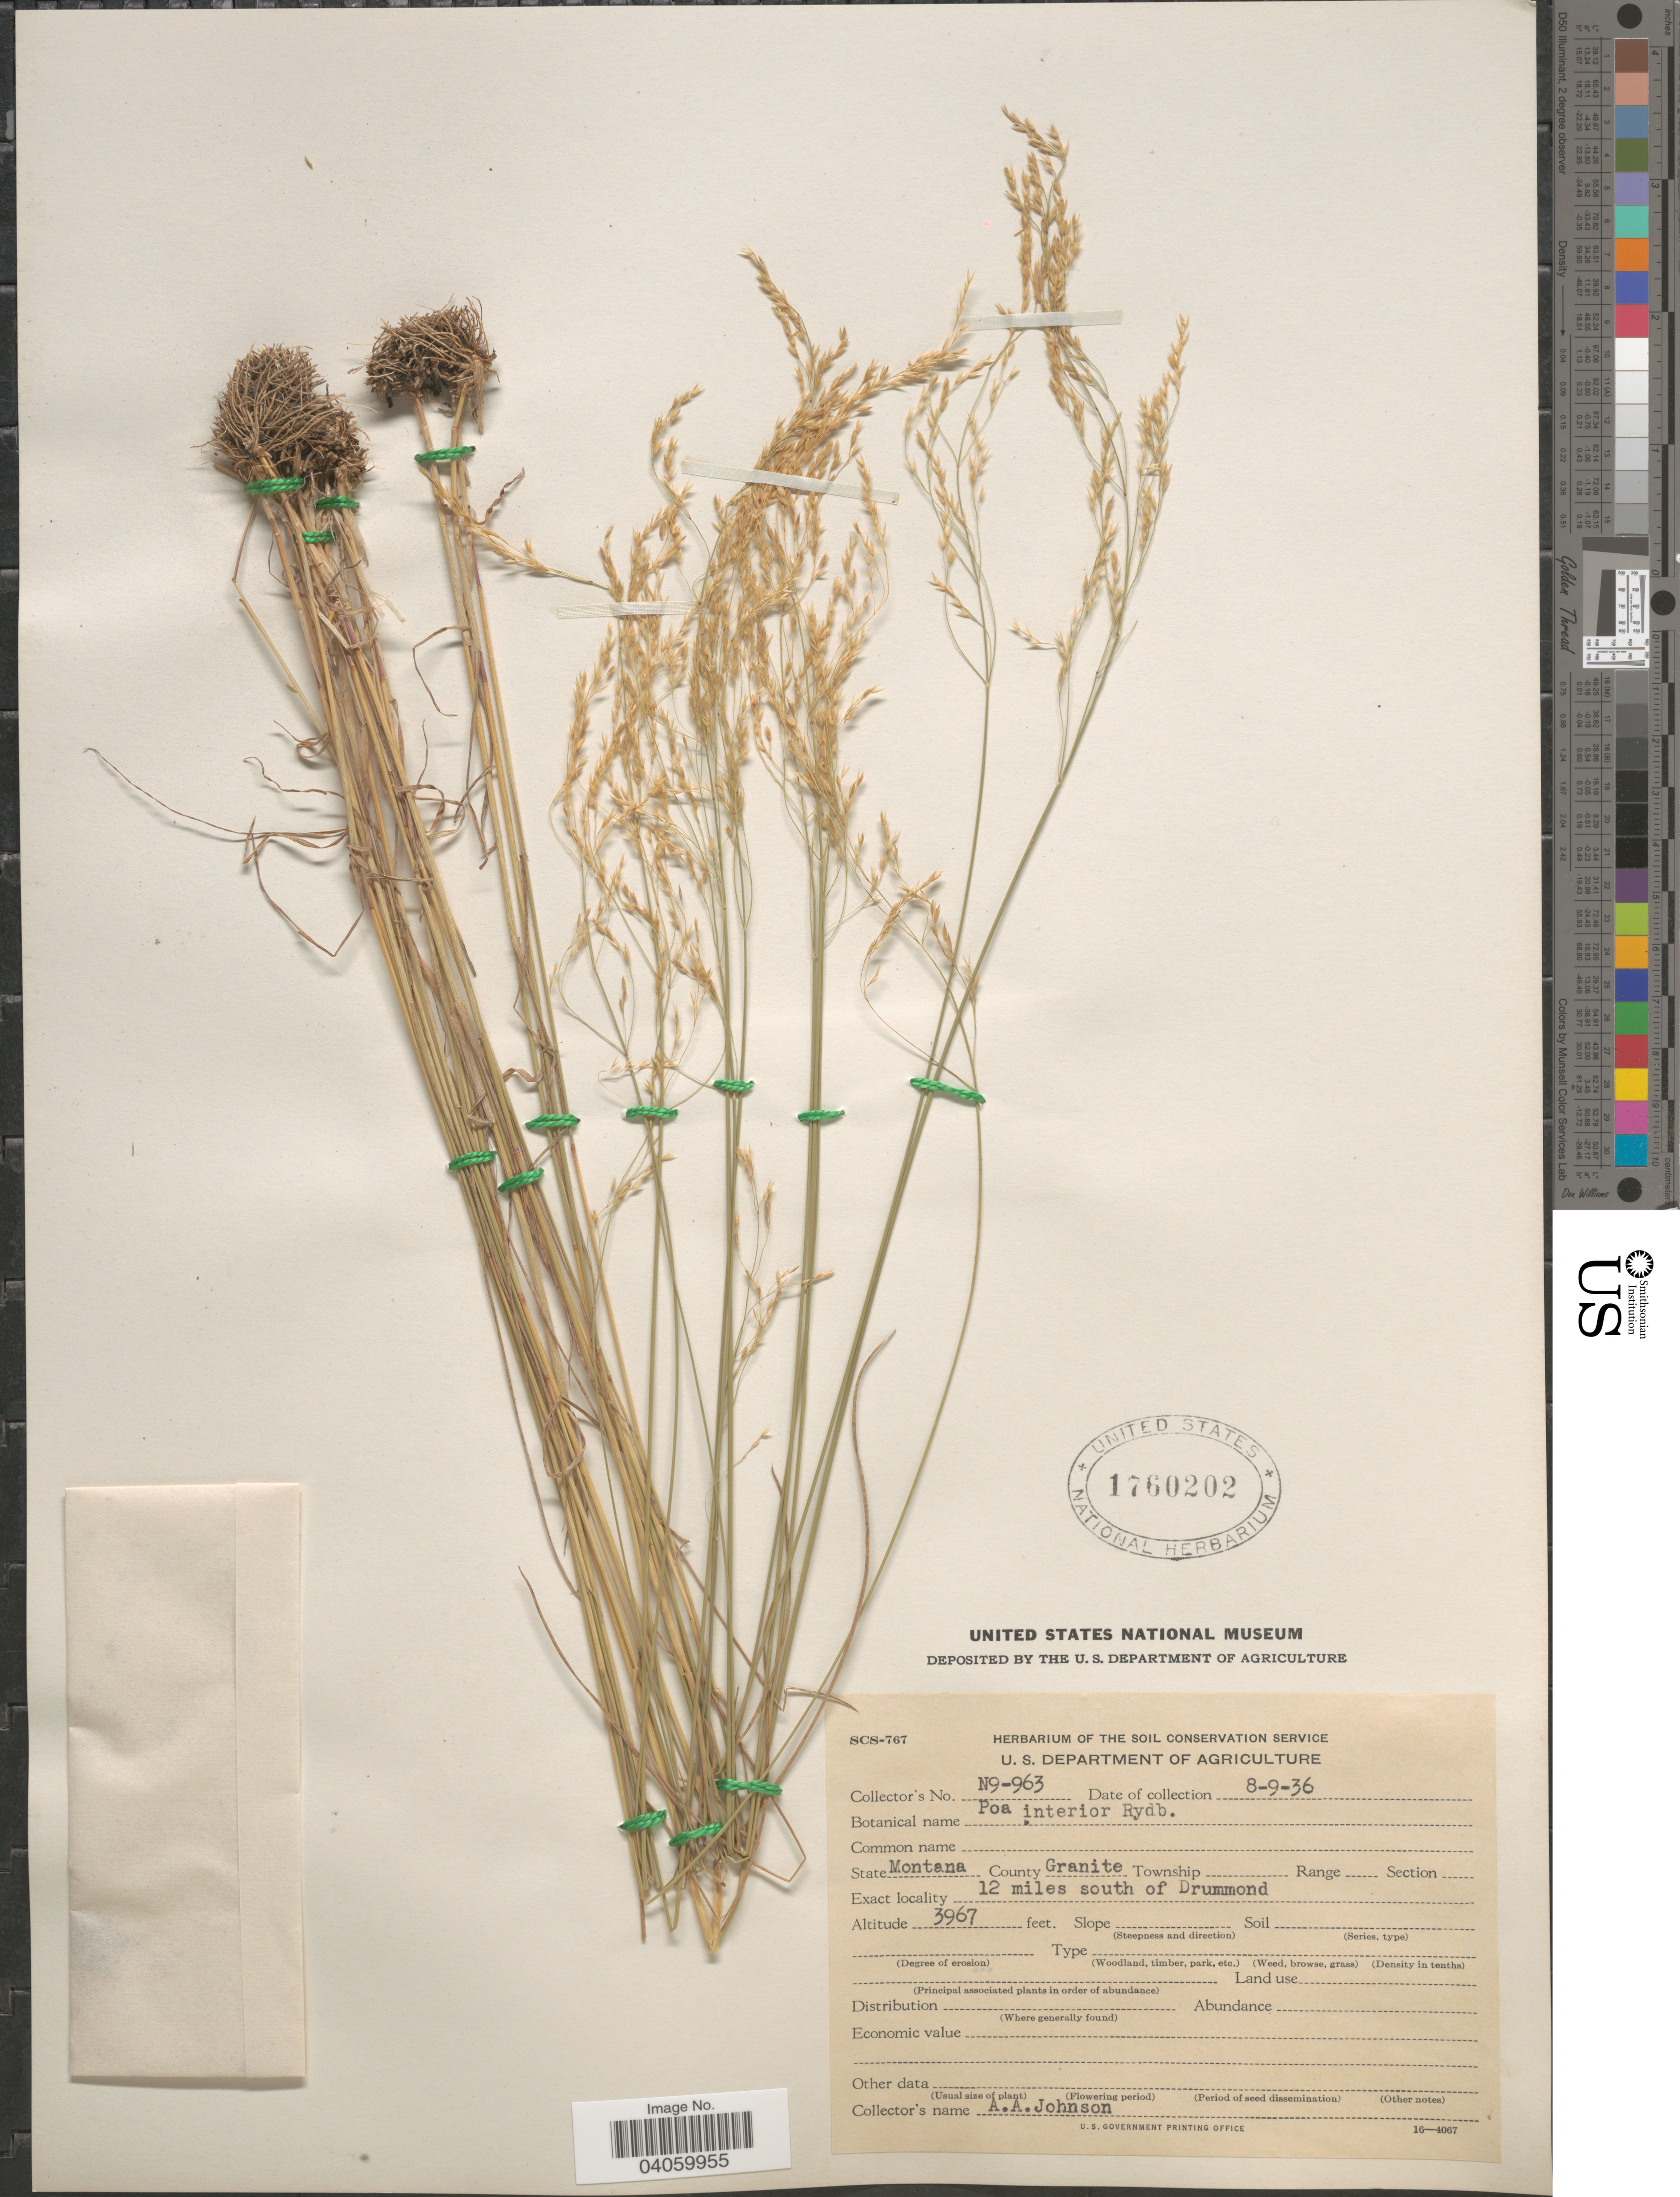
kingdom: Plantae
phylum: Tracheophyta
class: Liliopsida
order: Poales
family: Poaceae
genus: Poa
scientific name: Poa interior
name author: Rydb.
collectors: A. Johnson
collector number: N9-963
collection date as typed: Transcribed d/m/y: 9/8/36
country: United States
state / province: Montana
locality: County Granite. 12 miles south of Drummond.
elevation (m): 1209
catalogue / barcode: US 1760202